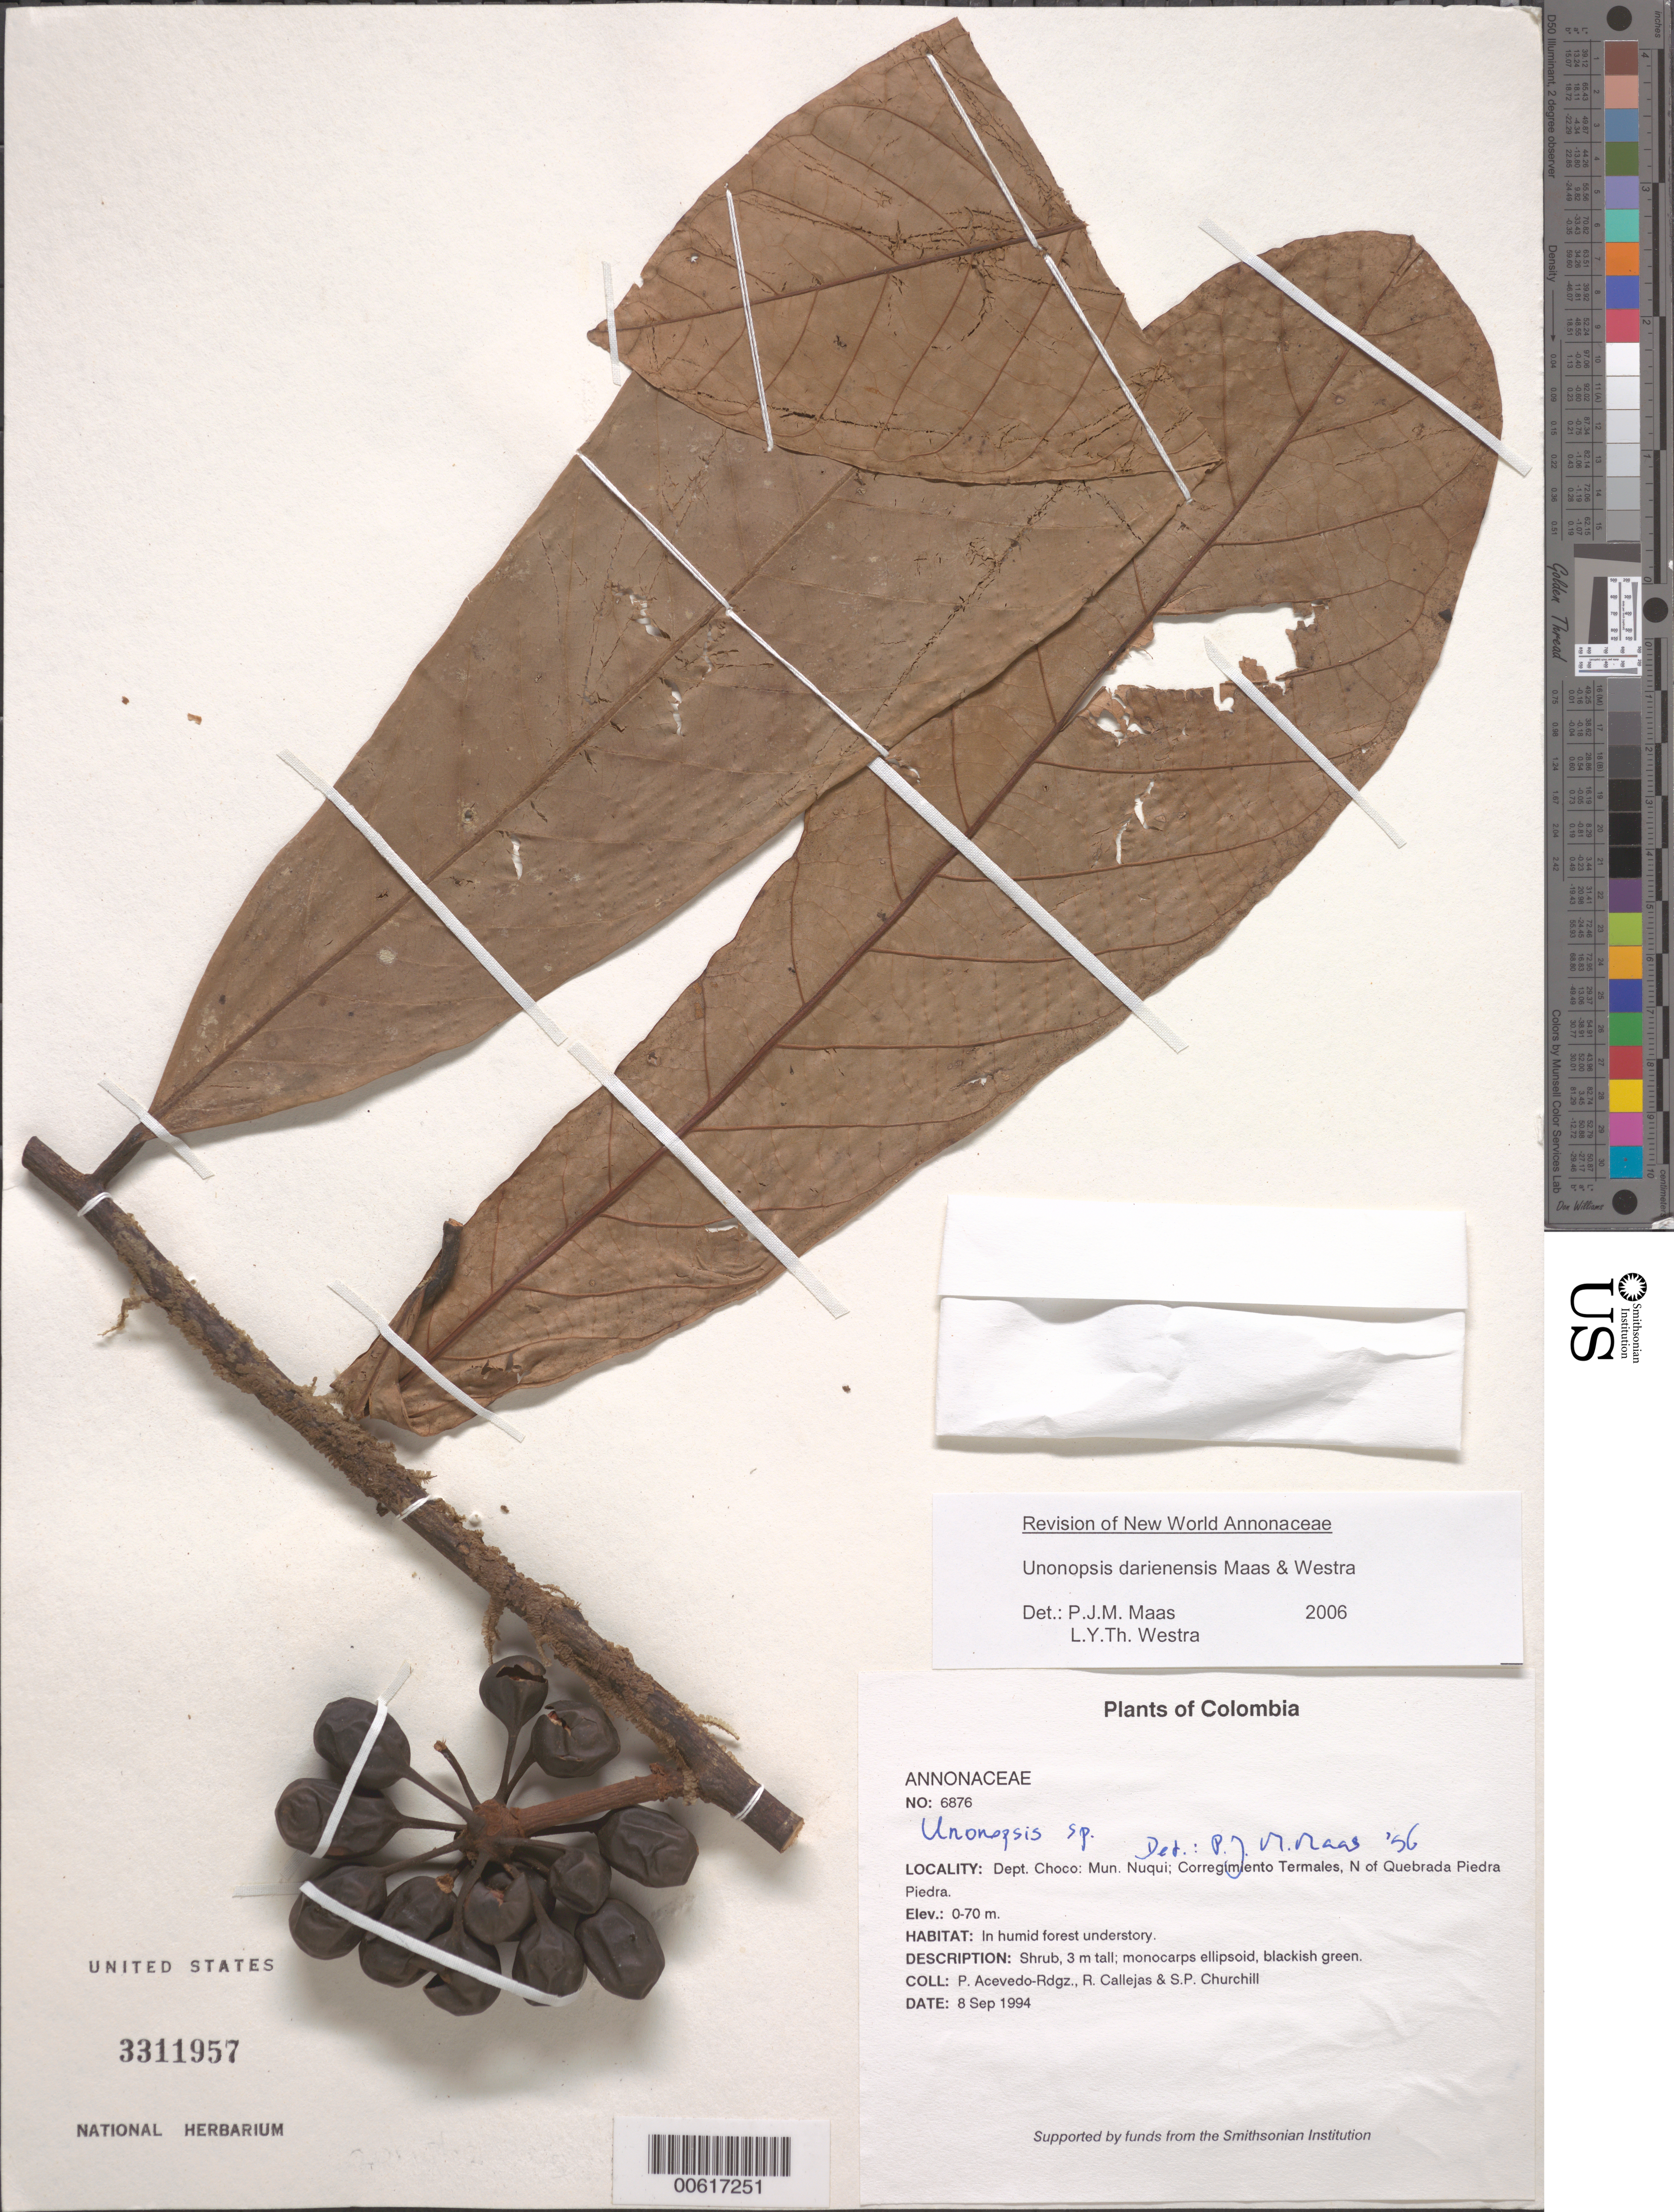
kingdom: Plantae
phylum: Tracheophyta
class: Magnoliopsida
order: Magnoliales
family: Annonaceae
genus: Unonopsis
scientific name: Unonopsis sp.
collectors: P. Acevedo-Rodr., R. Callejas & S. Churchill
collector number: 6876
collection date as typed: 08 Sep 1994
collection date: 1994-09-08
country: Colombia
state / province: Chocó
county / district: Nuqui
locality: Depart. Choco; Mun. Nuqui; Corregimiento Termales, N of Quebrada Piedra Piedra.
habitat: In humid forest understory.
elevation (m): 0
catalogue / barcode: US 3311957